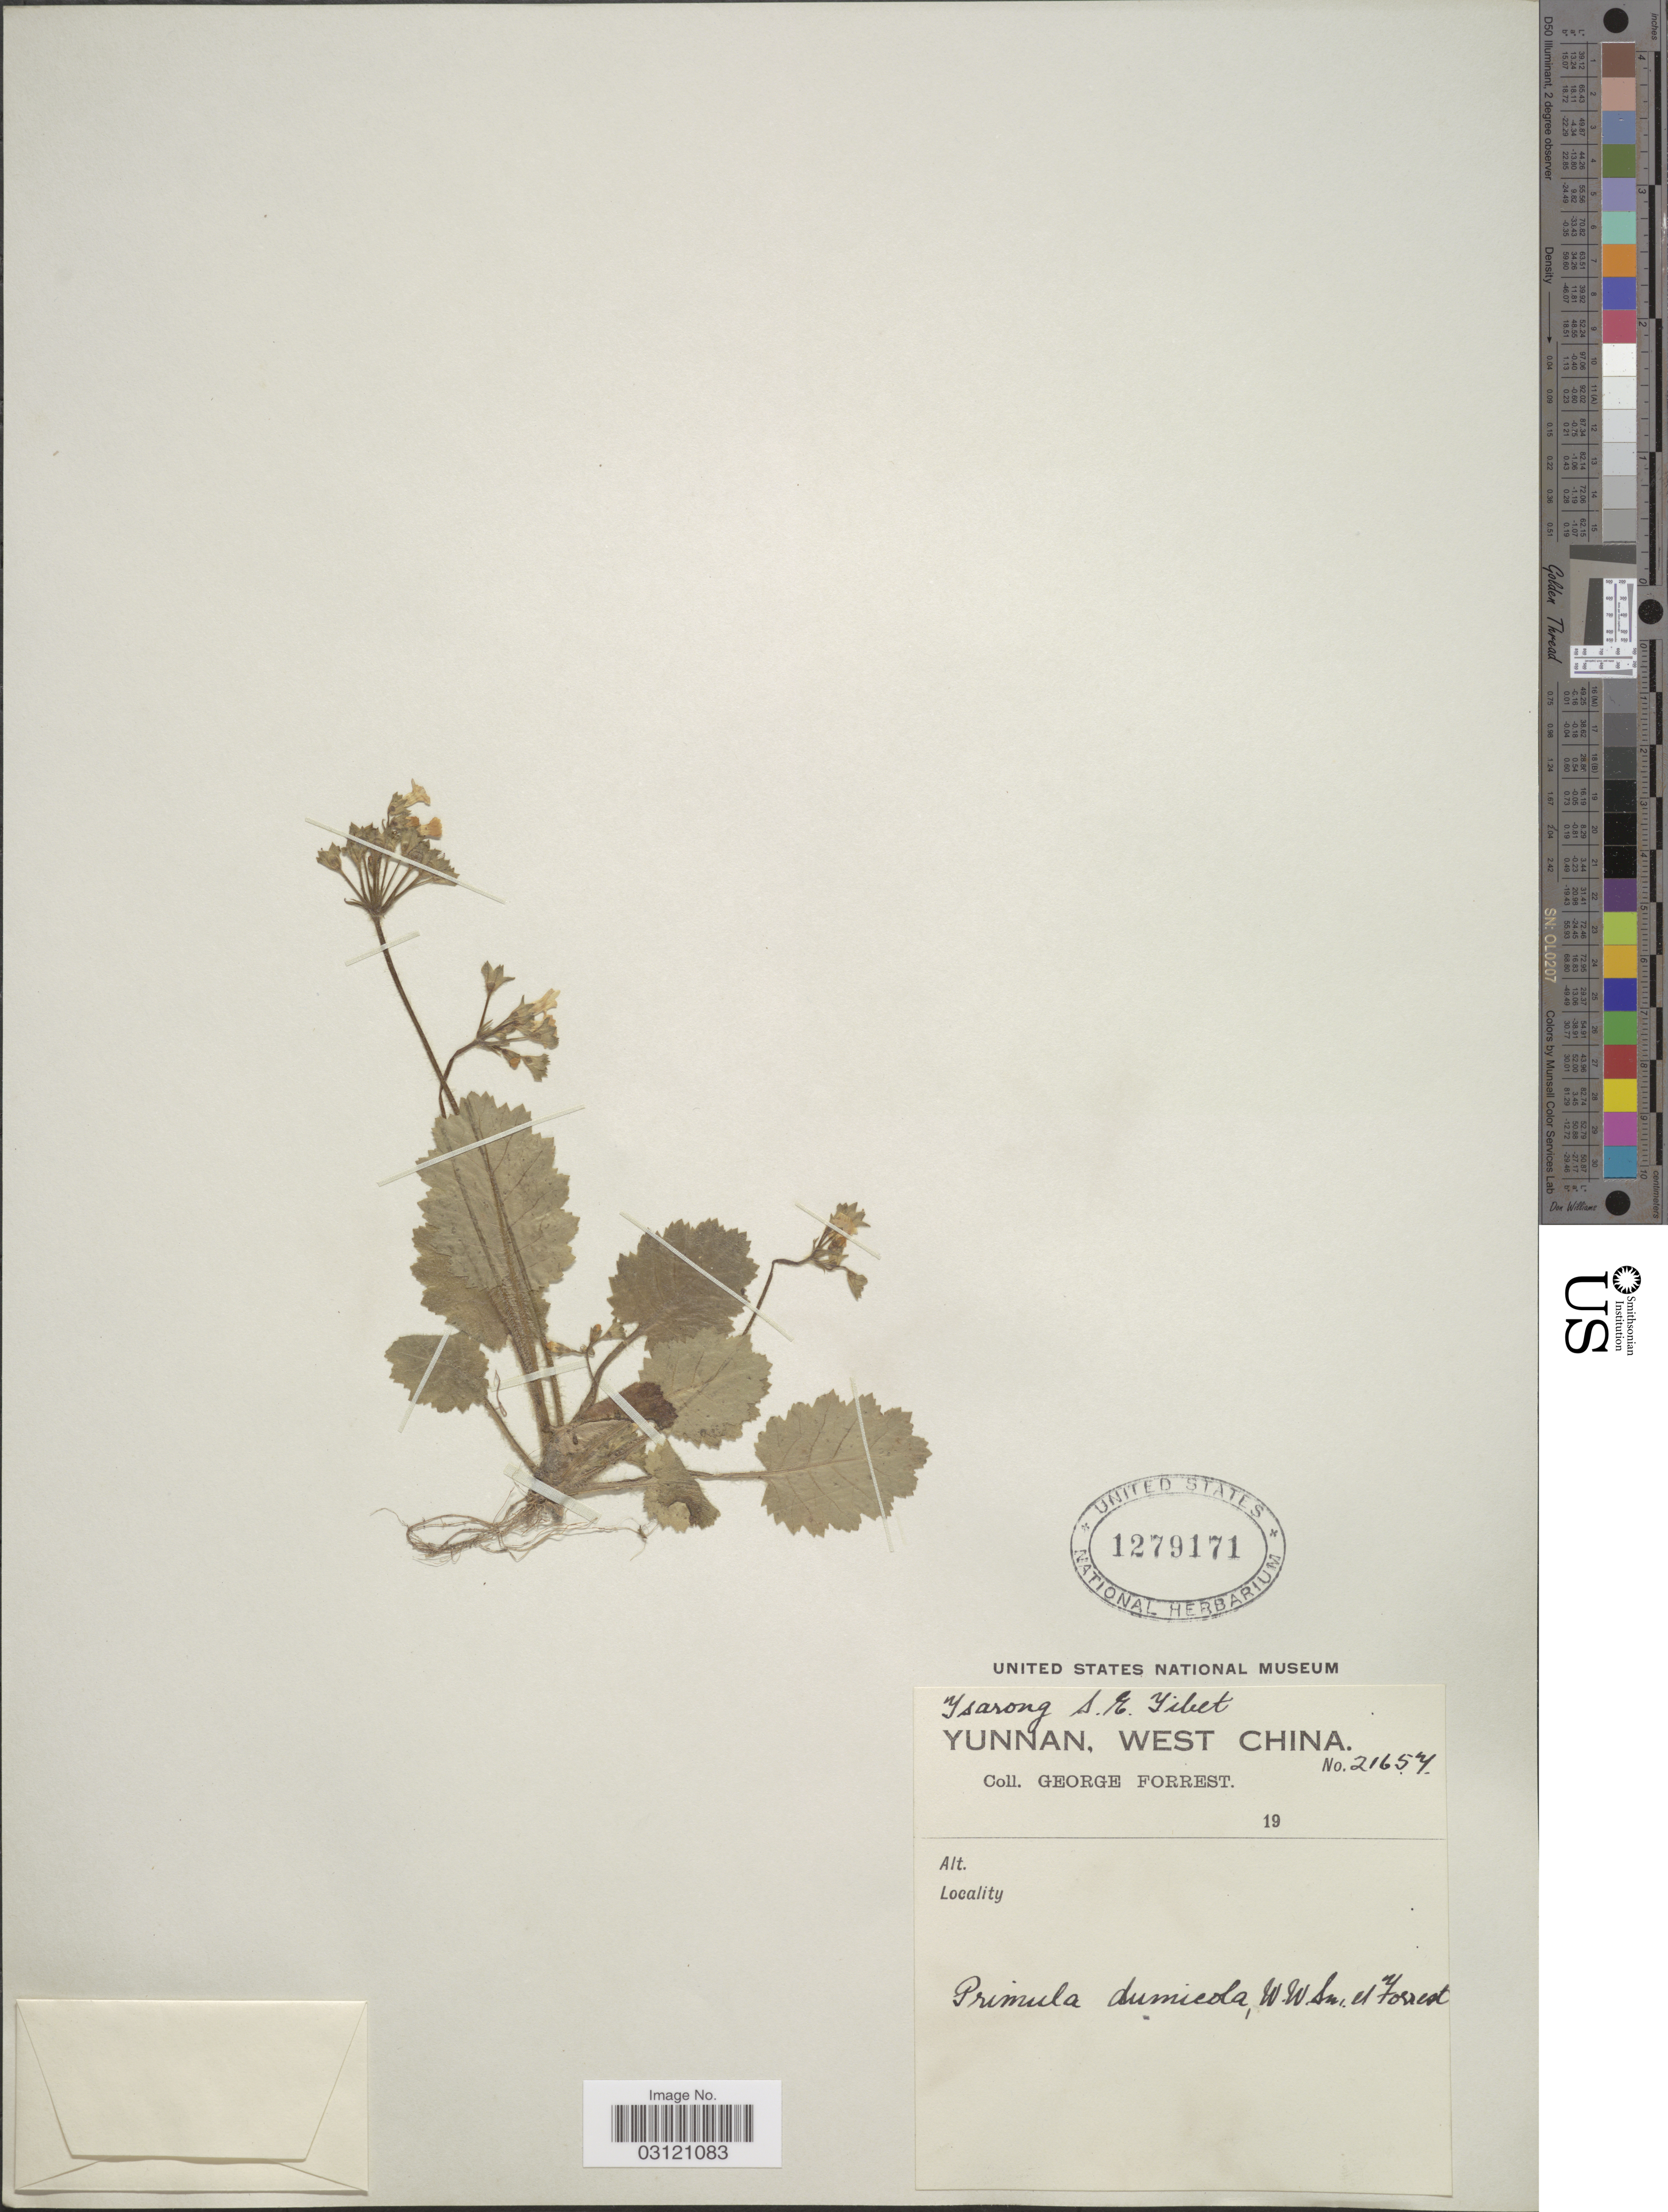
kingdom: Plantae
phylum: Tracheophyta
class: Magnoliopsida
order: Ericales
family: Primulaceae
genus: Primula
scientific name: Primula dumicola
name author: W.W. Sm. & Forrest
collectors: G. Forrest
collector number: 21657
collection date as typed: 19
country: China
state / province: Xizang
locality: Tsarong, S.E. Tibet.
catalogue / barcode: US 1279171